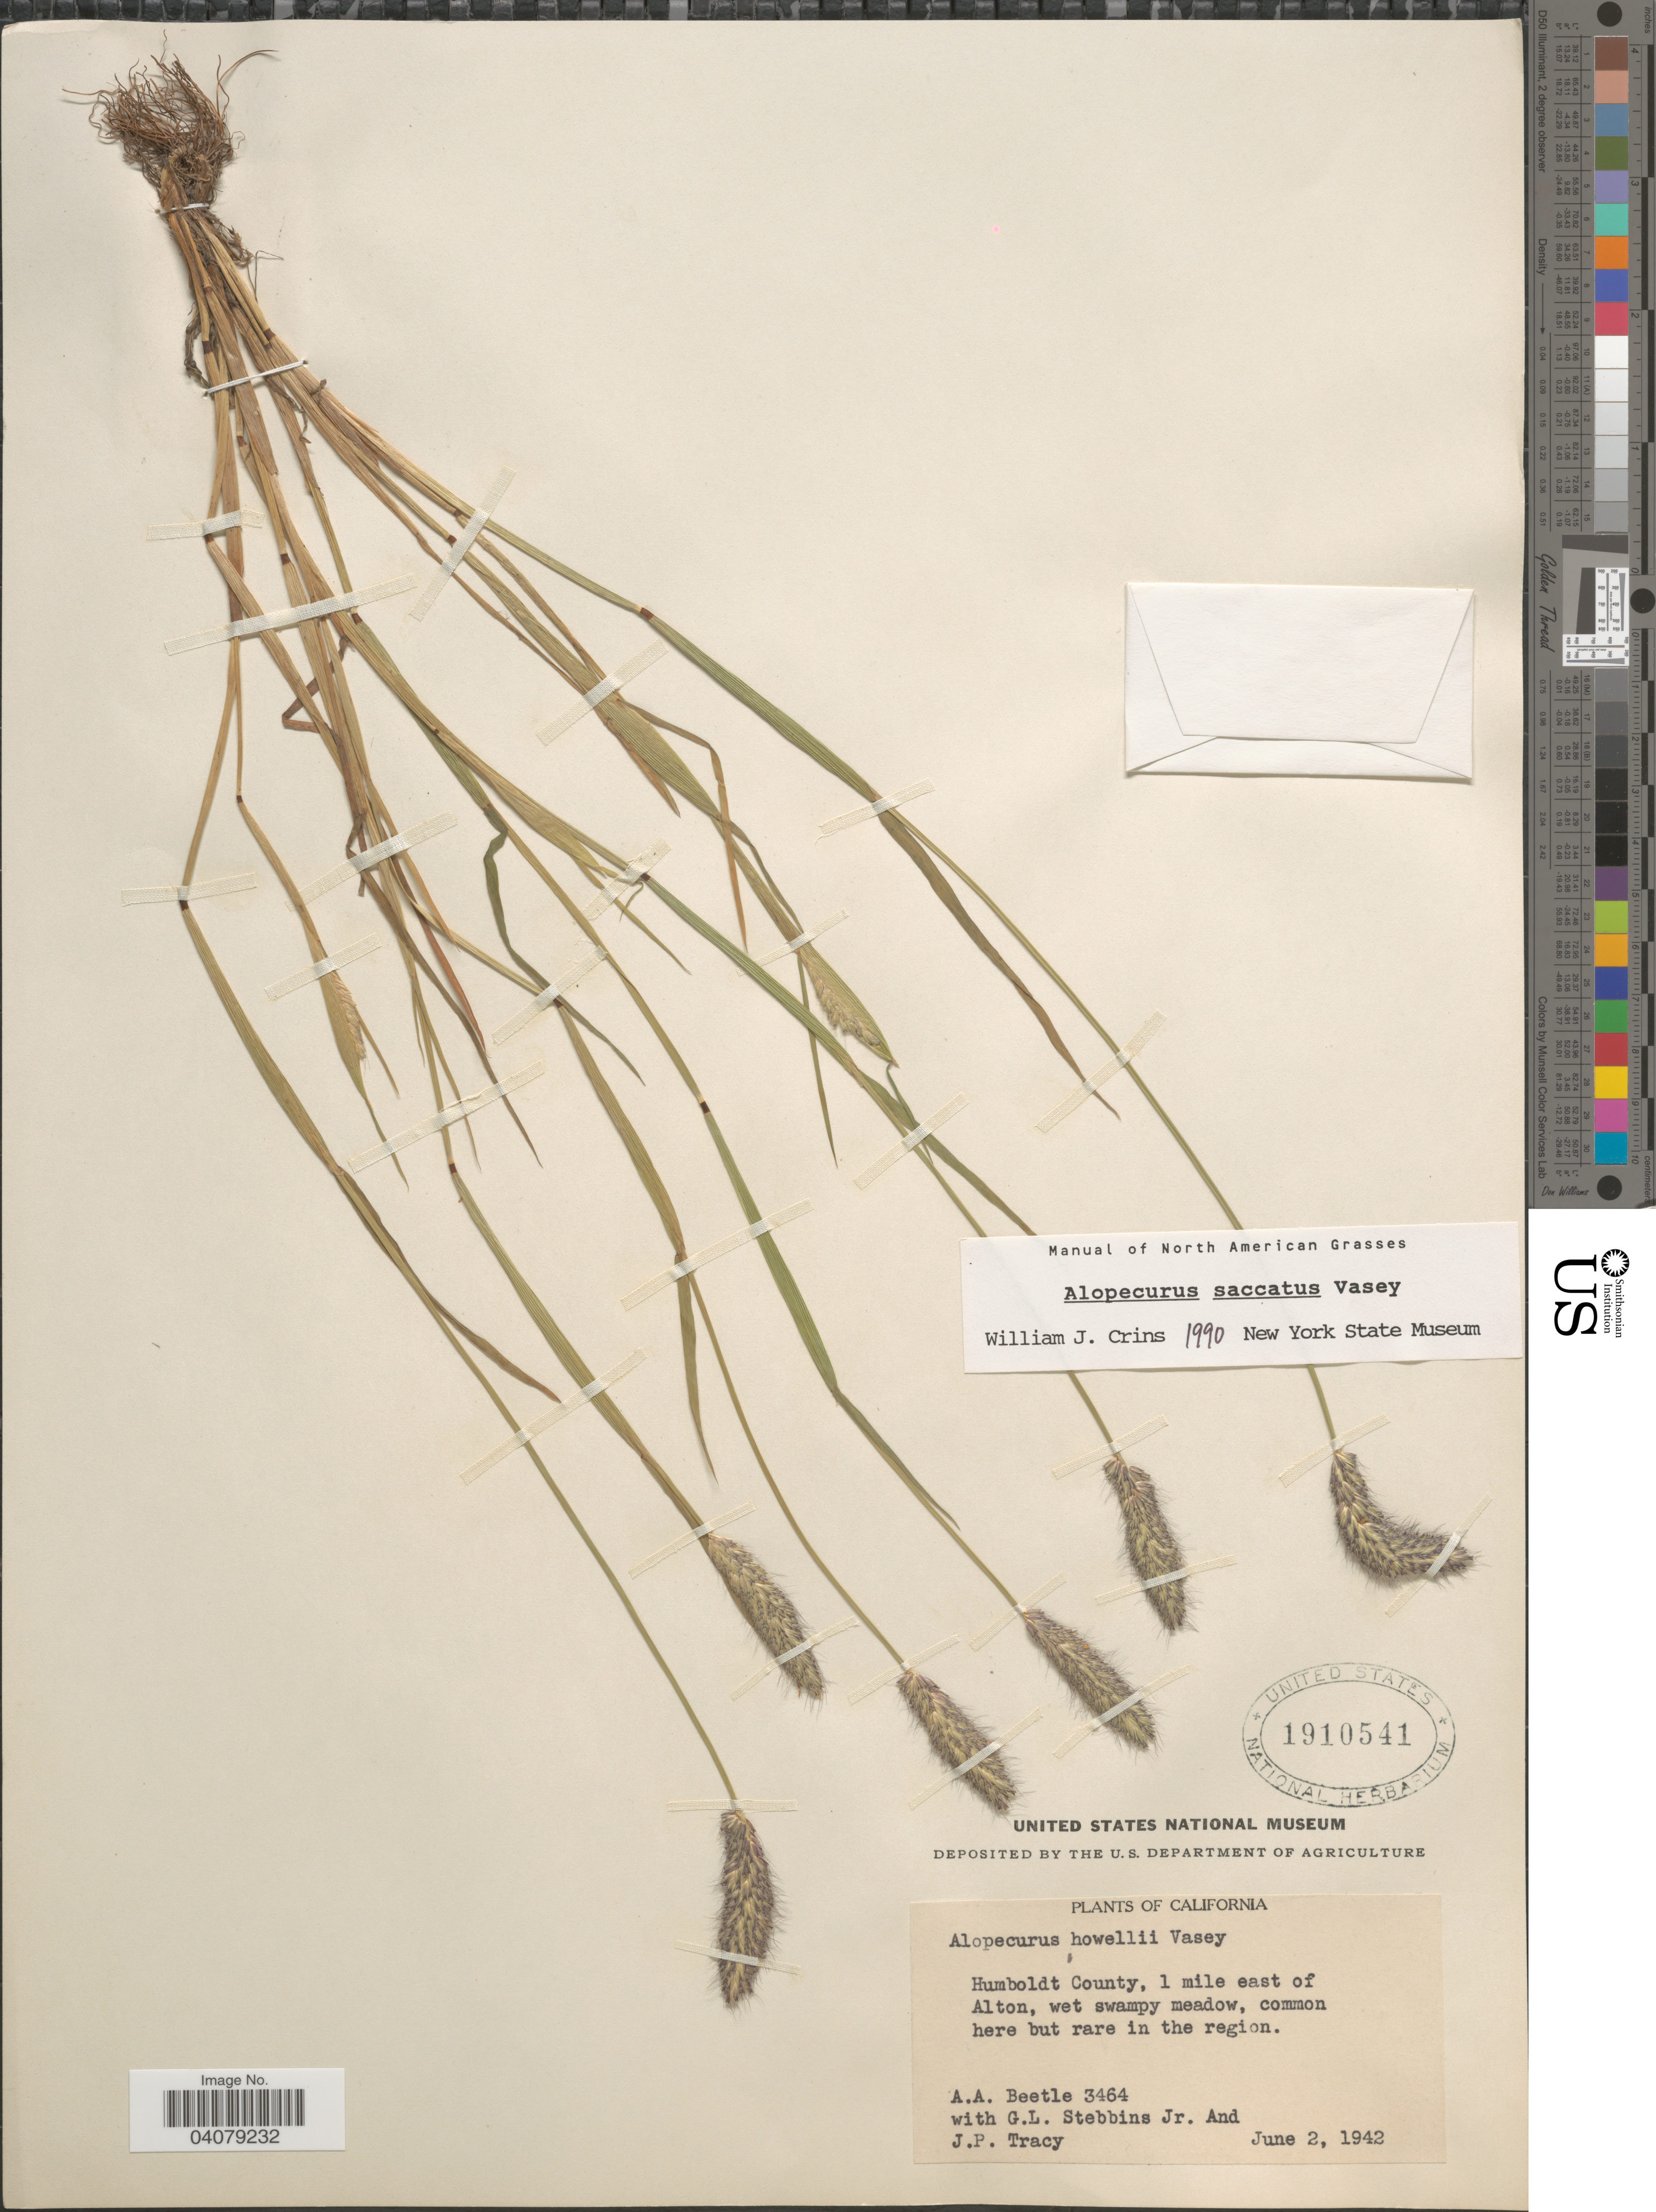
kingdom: Plantae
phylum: Tracheophyta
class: Liliopsida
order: Poales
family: Poaceae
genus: Alopecurus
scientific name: Alopecurus saccatus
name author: Vasey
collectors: A. A. Beetle, G. L. Stebbins & J. Tracy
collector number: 3464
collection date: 1942-06-02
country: United States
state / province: California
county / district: Humboldt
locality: Humboldt County, 1 mile east of Alton.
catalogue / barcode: US 1910541